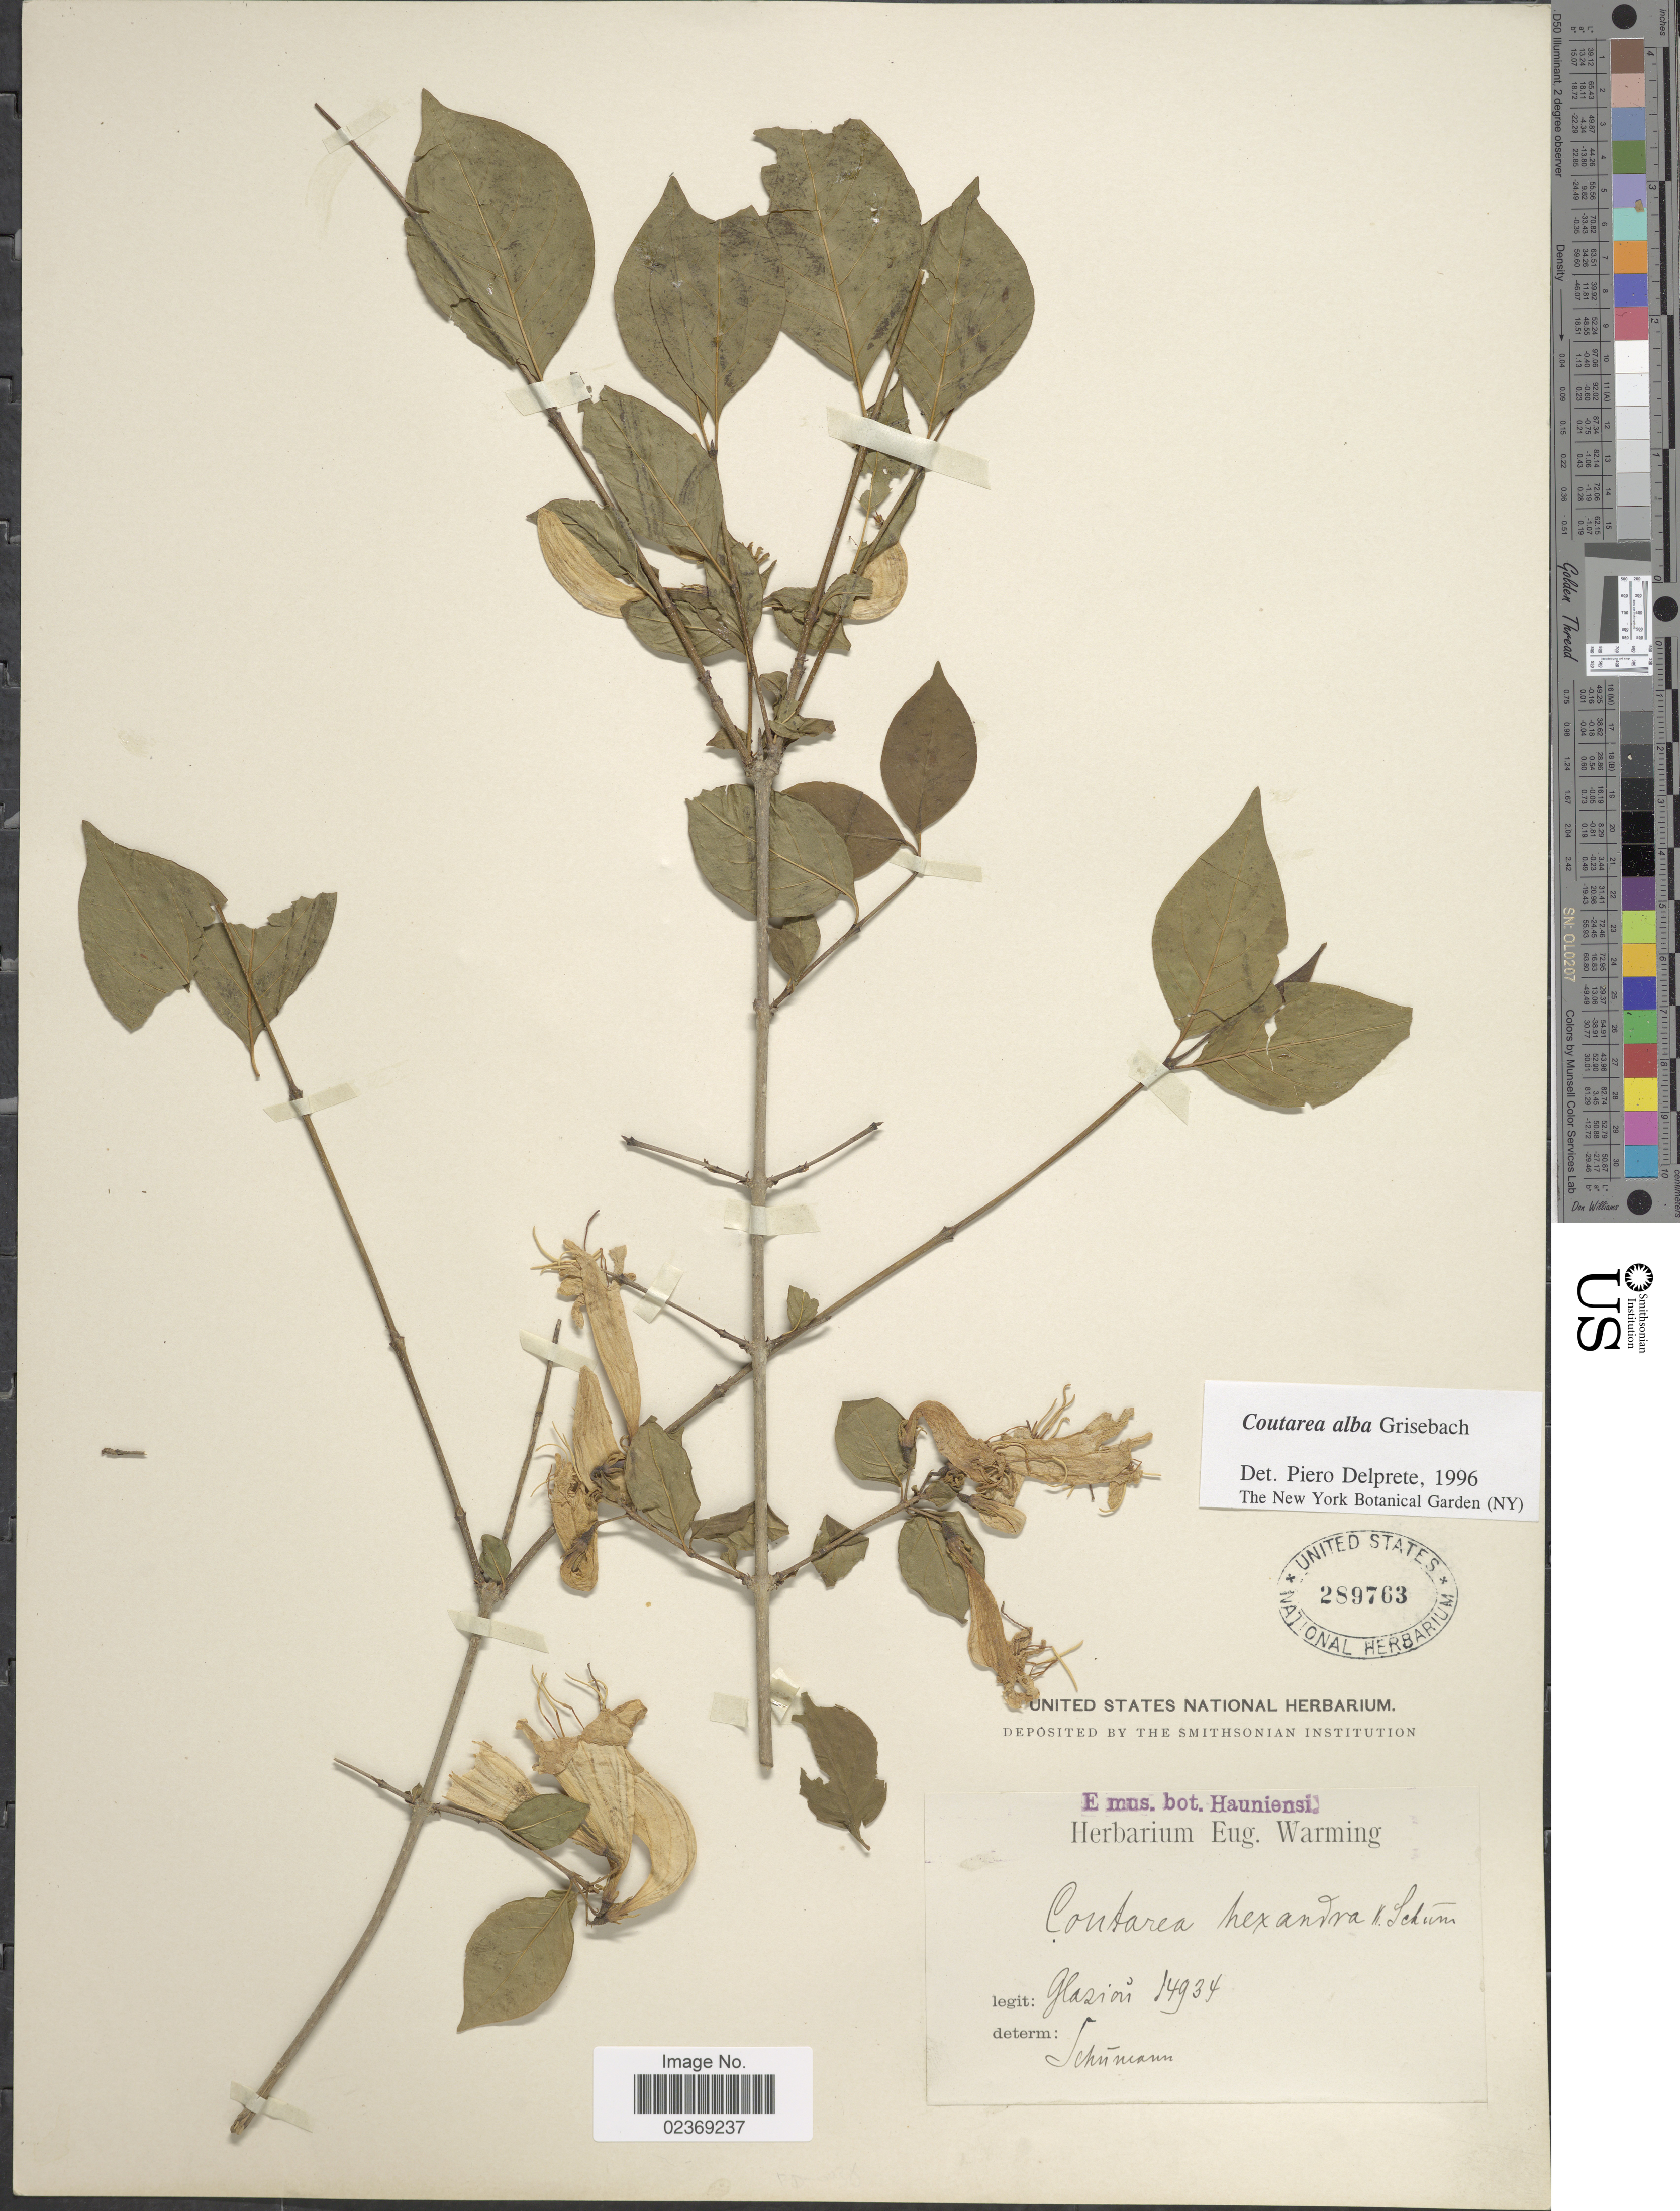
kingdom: Plantae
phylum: Tracheophyta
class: Magnoliopsida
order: Gentianales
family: Rubiaceae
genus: Coutarea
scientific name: Coutarea alba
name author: Griseb.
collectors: Glaziou, --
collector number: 14934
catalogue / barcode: US 289763